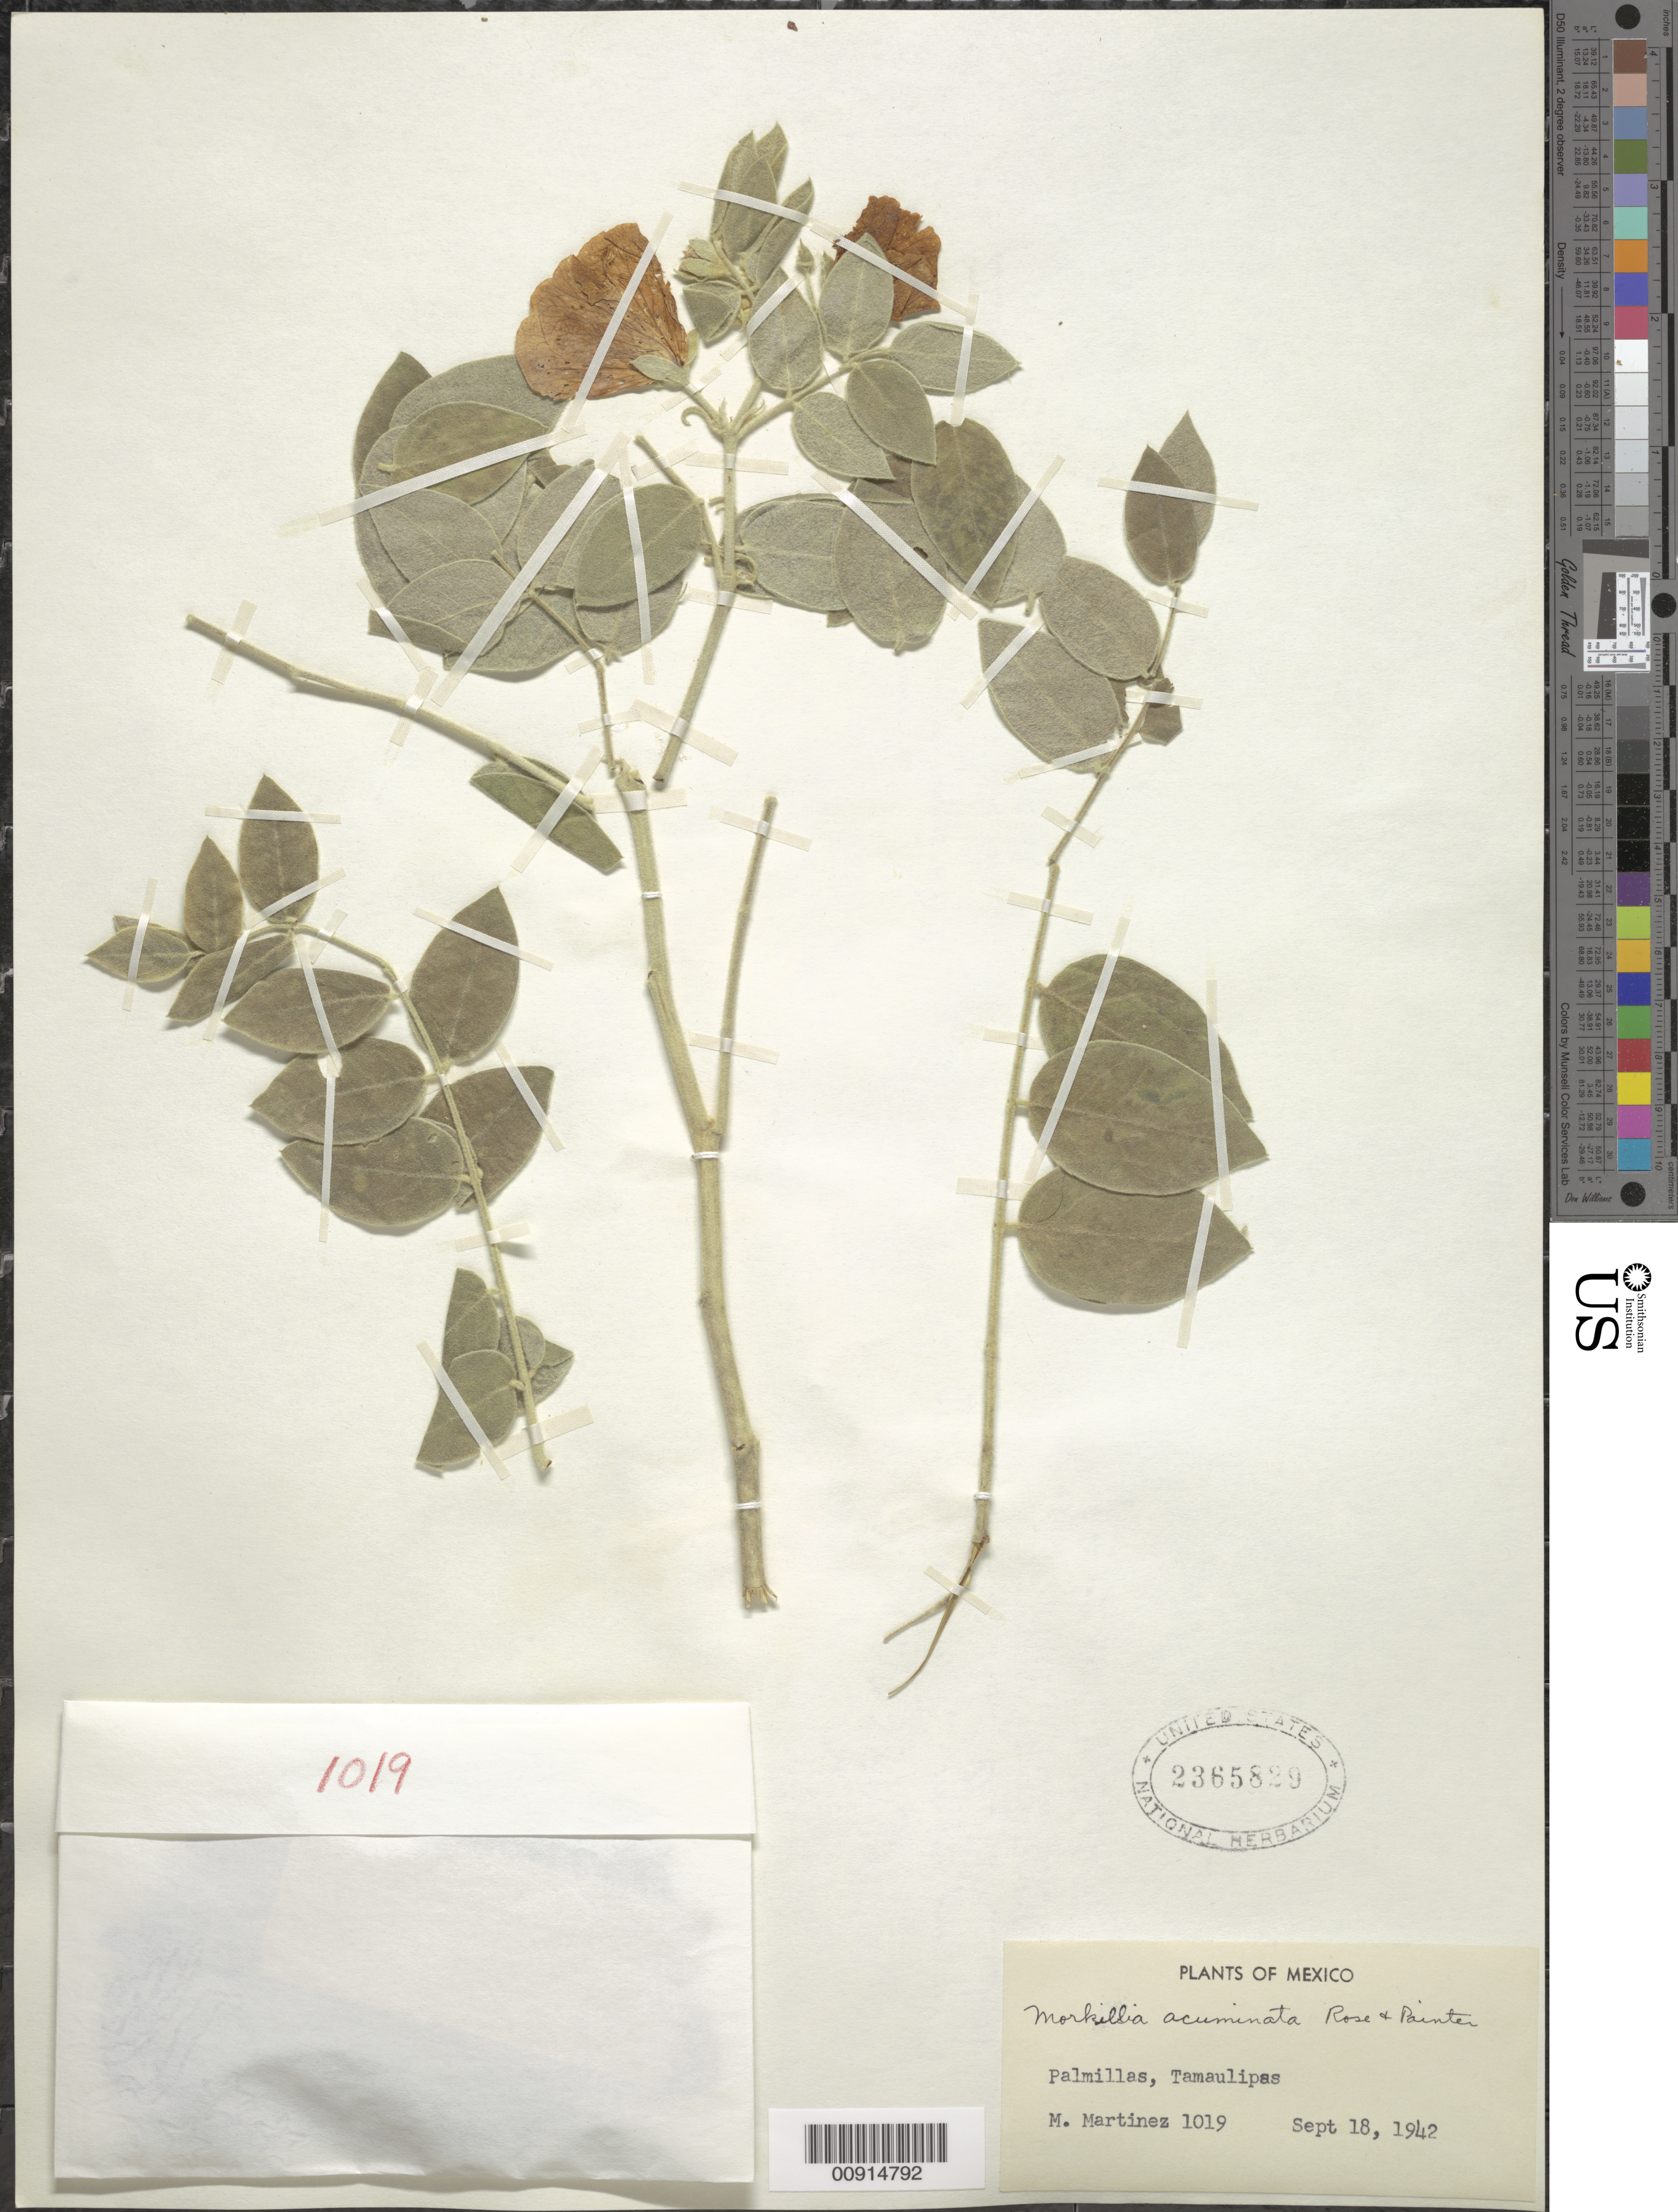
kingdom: Plantae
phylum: Tracheophyta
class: Magnoliopsida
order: Zygophyllales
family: Zygophyllaceae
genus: Morkillia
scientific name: Morkillia acuminata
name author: Rose & J.H. Painter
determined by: Strong, Mark T., (BOT), Smithsonian Institution - National Museum of Natural History (UNITED STATES)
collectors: M. Martinez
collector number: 1019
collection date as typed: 18 Sep 1942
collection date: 1942-09-18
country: Mexico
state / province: Tamaulipas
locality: Palmillas, Tamaulipas.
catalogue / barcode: US 2365829